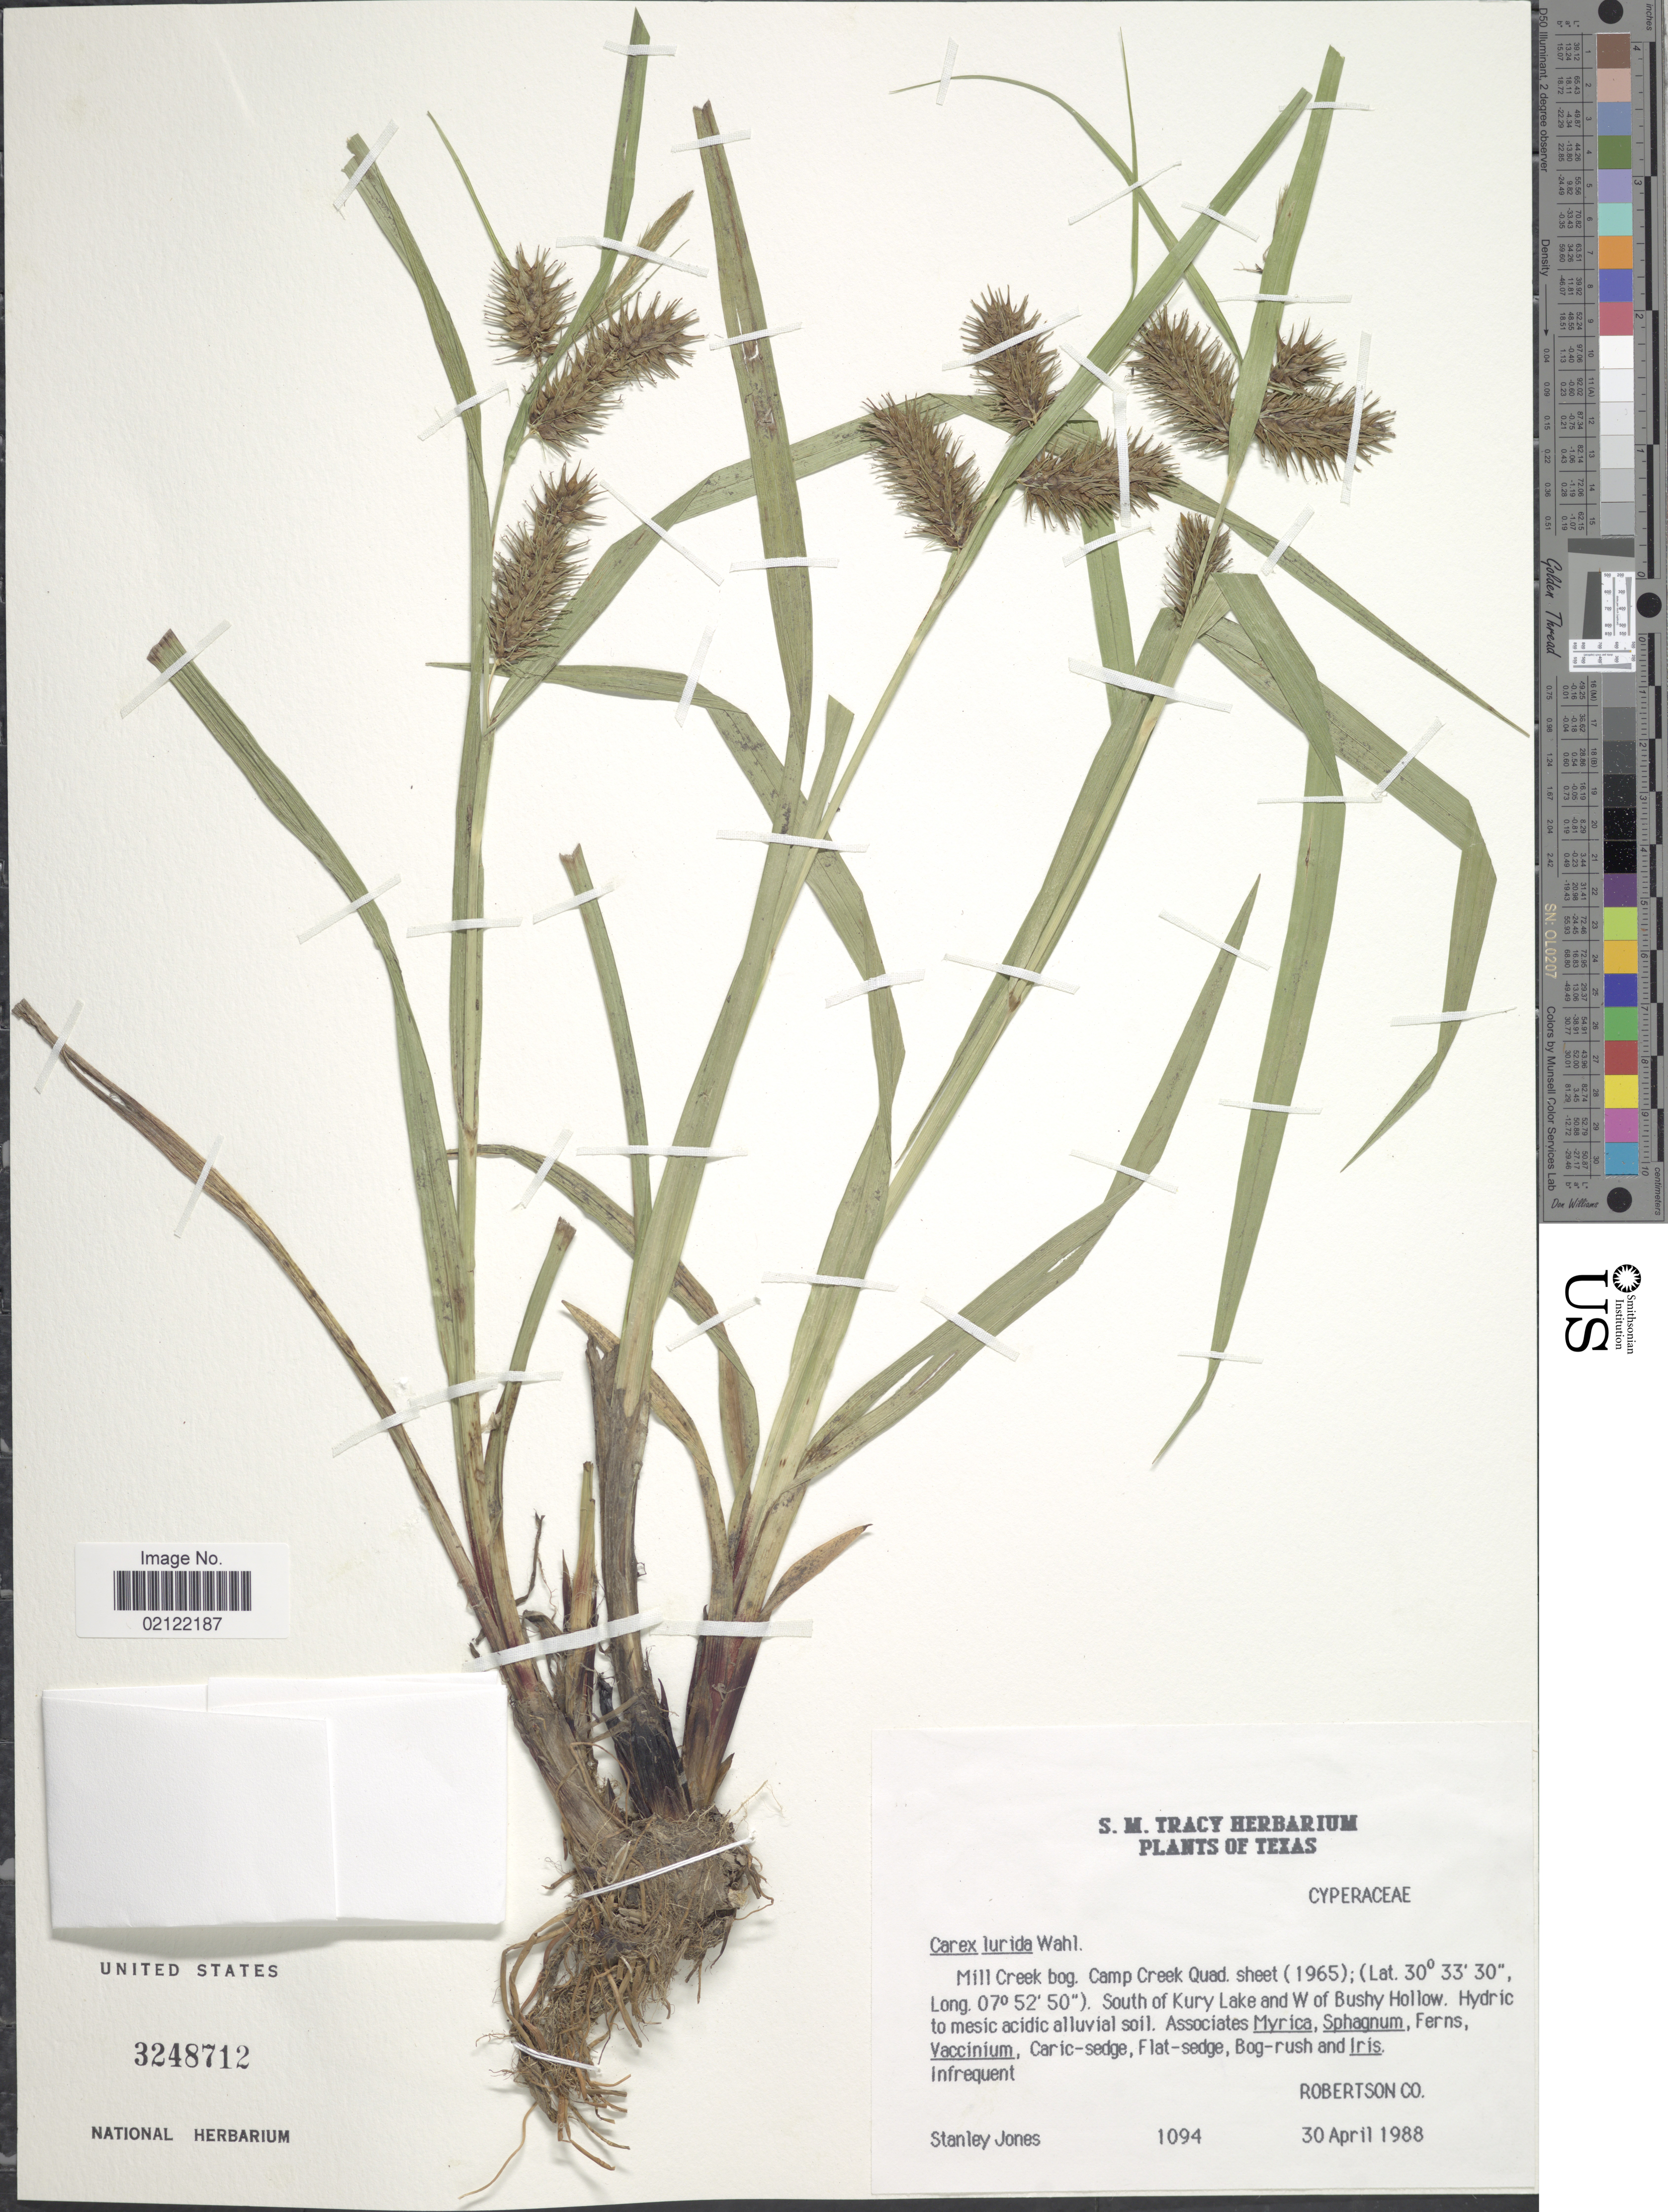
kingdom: Plantae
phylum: Tracheophyta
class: Liliopsida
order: Poales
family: Cyperaceae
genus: Carex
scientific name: Carex lurida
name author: Wahlenb.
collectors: S. D. Jones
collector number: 1094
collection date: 1988-04-30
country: United States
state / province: Texas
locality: Mill Creek bog. Camp Creek Quad. sheet (1965). South of Kury Lake and W of Bushy Hollow. Robertson Co.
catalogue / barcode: US 3248712